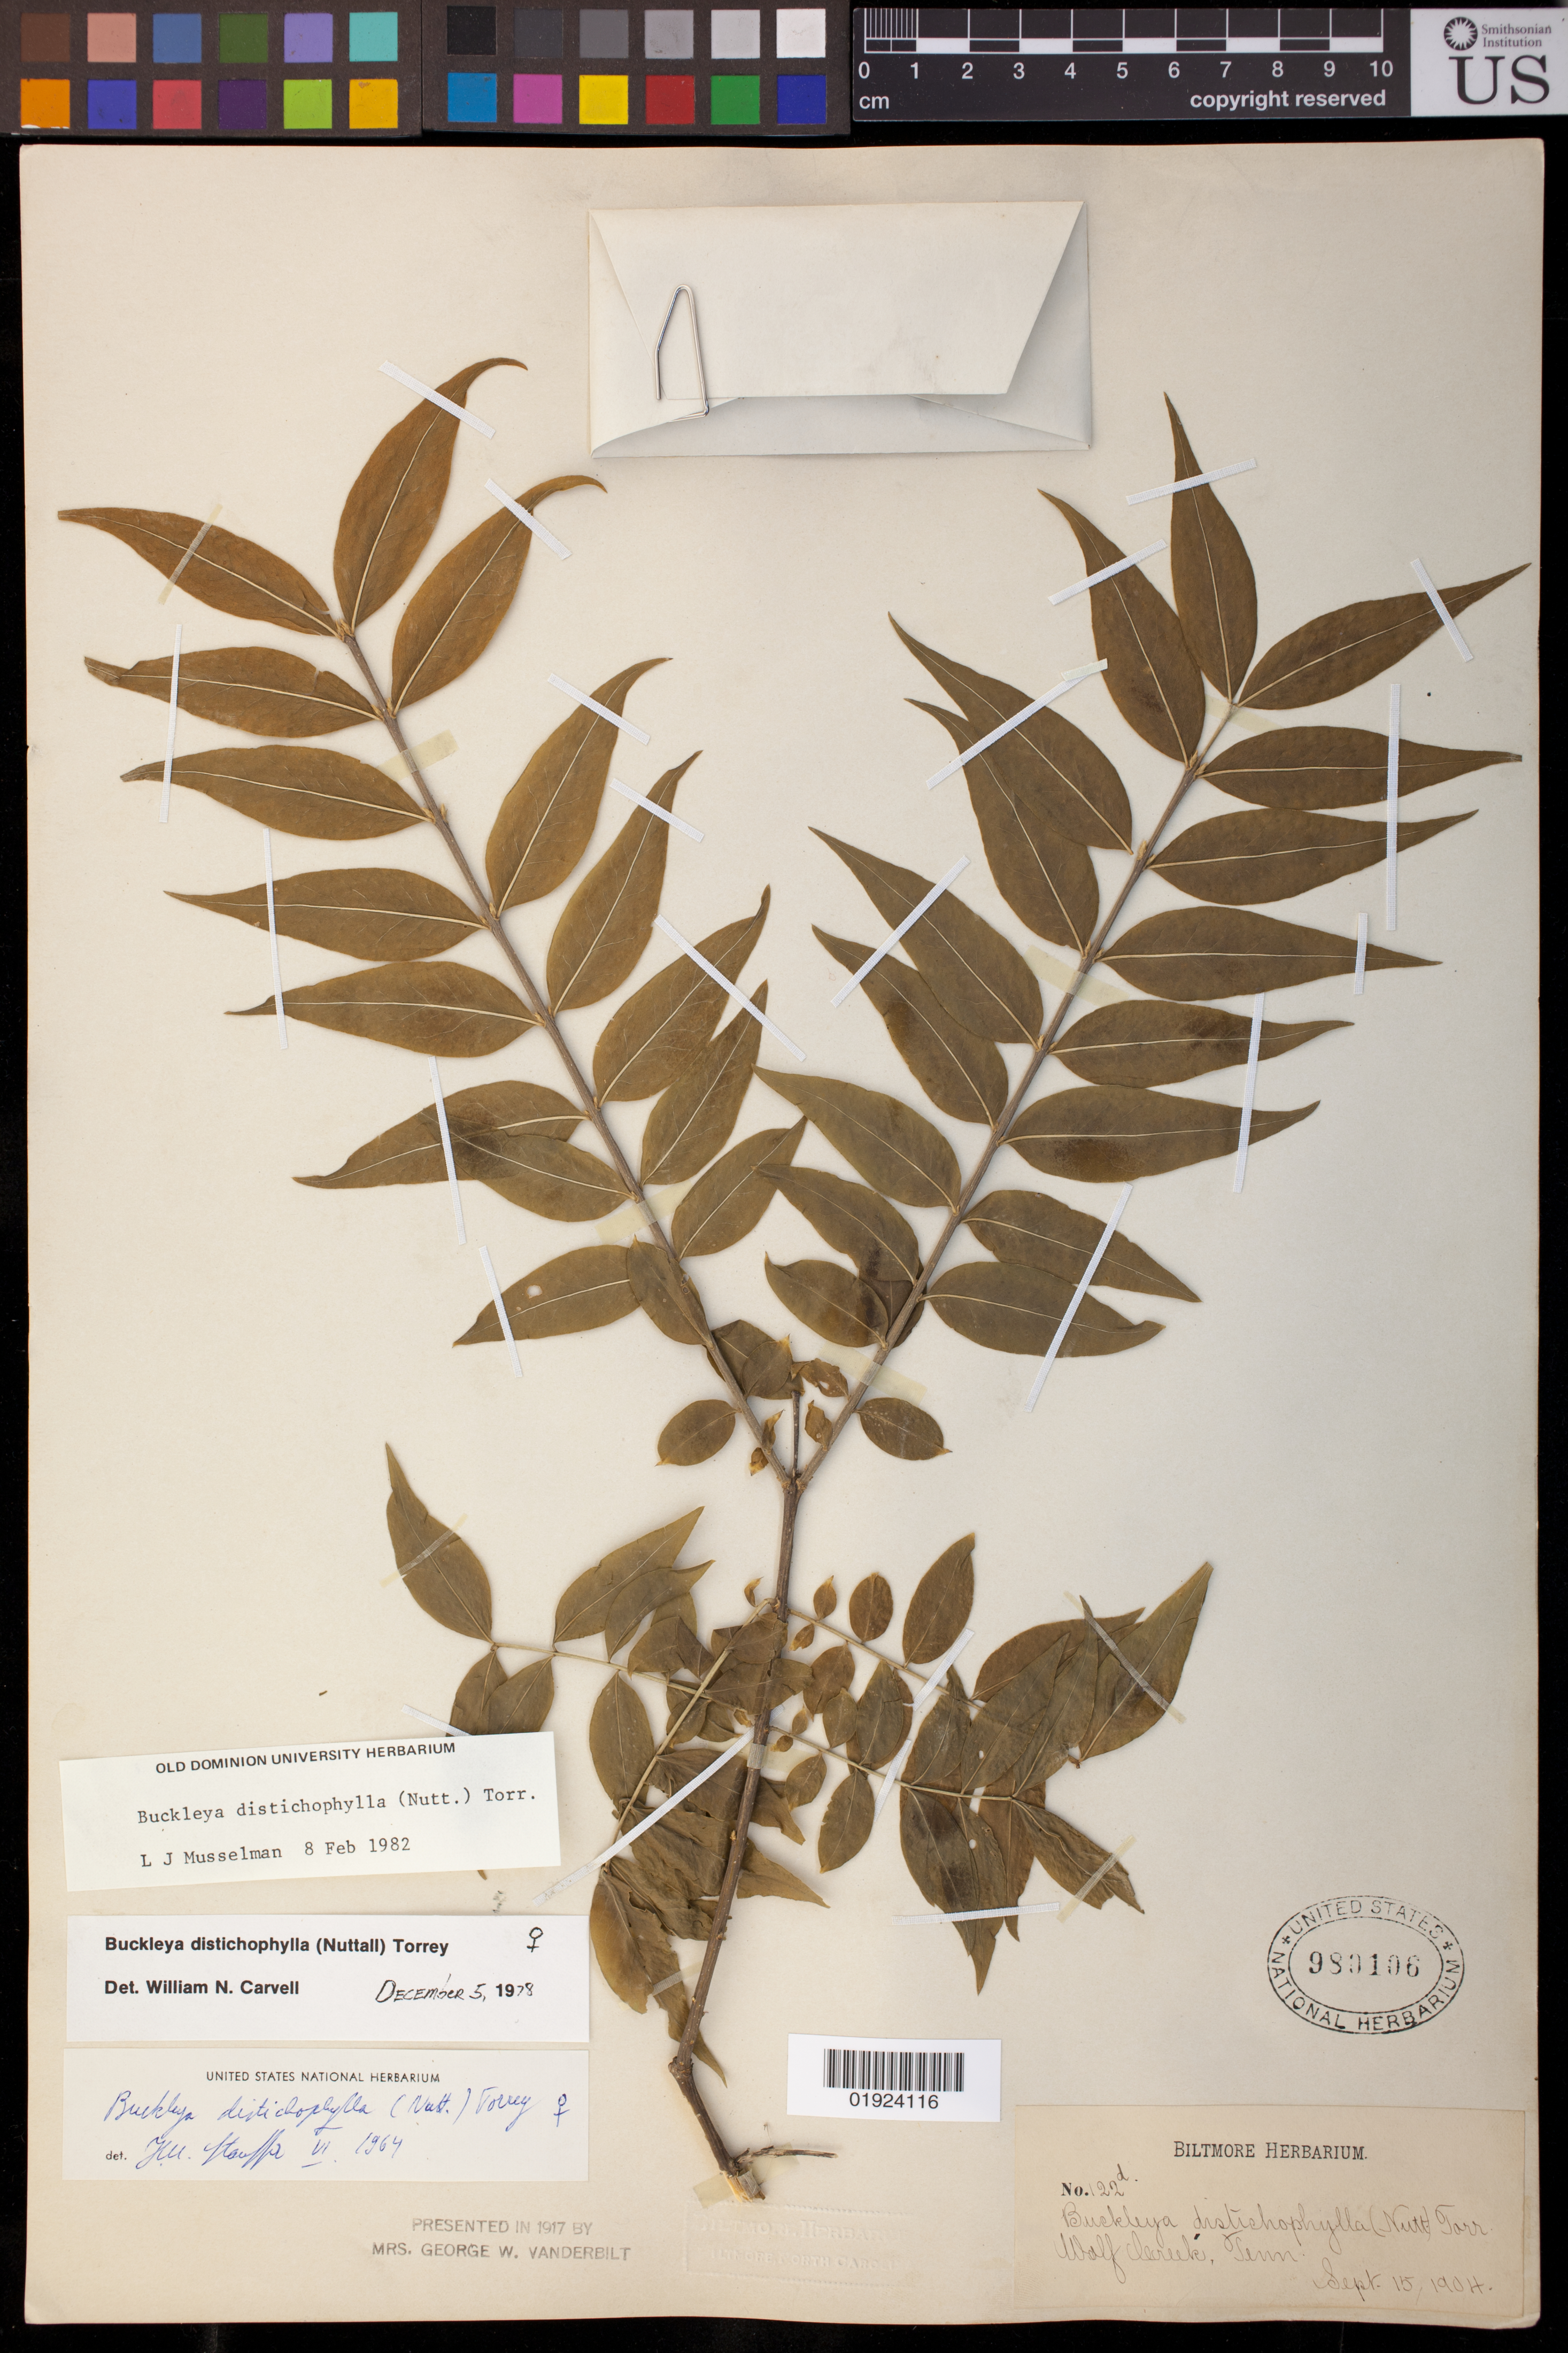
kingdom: Plantae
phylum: Tracheophyta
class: Magnoliopsida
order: Santalales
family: Thesiaceae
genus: Buckleya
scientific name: Buckleya distichophylla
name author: (Nutt.) Torr.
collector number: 122d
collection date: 1904-09-15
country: United States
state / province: Tennessee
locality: Wolf Creek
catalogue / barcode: US 980106